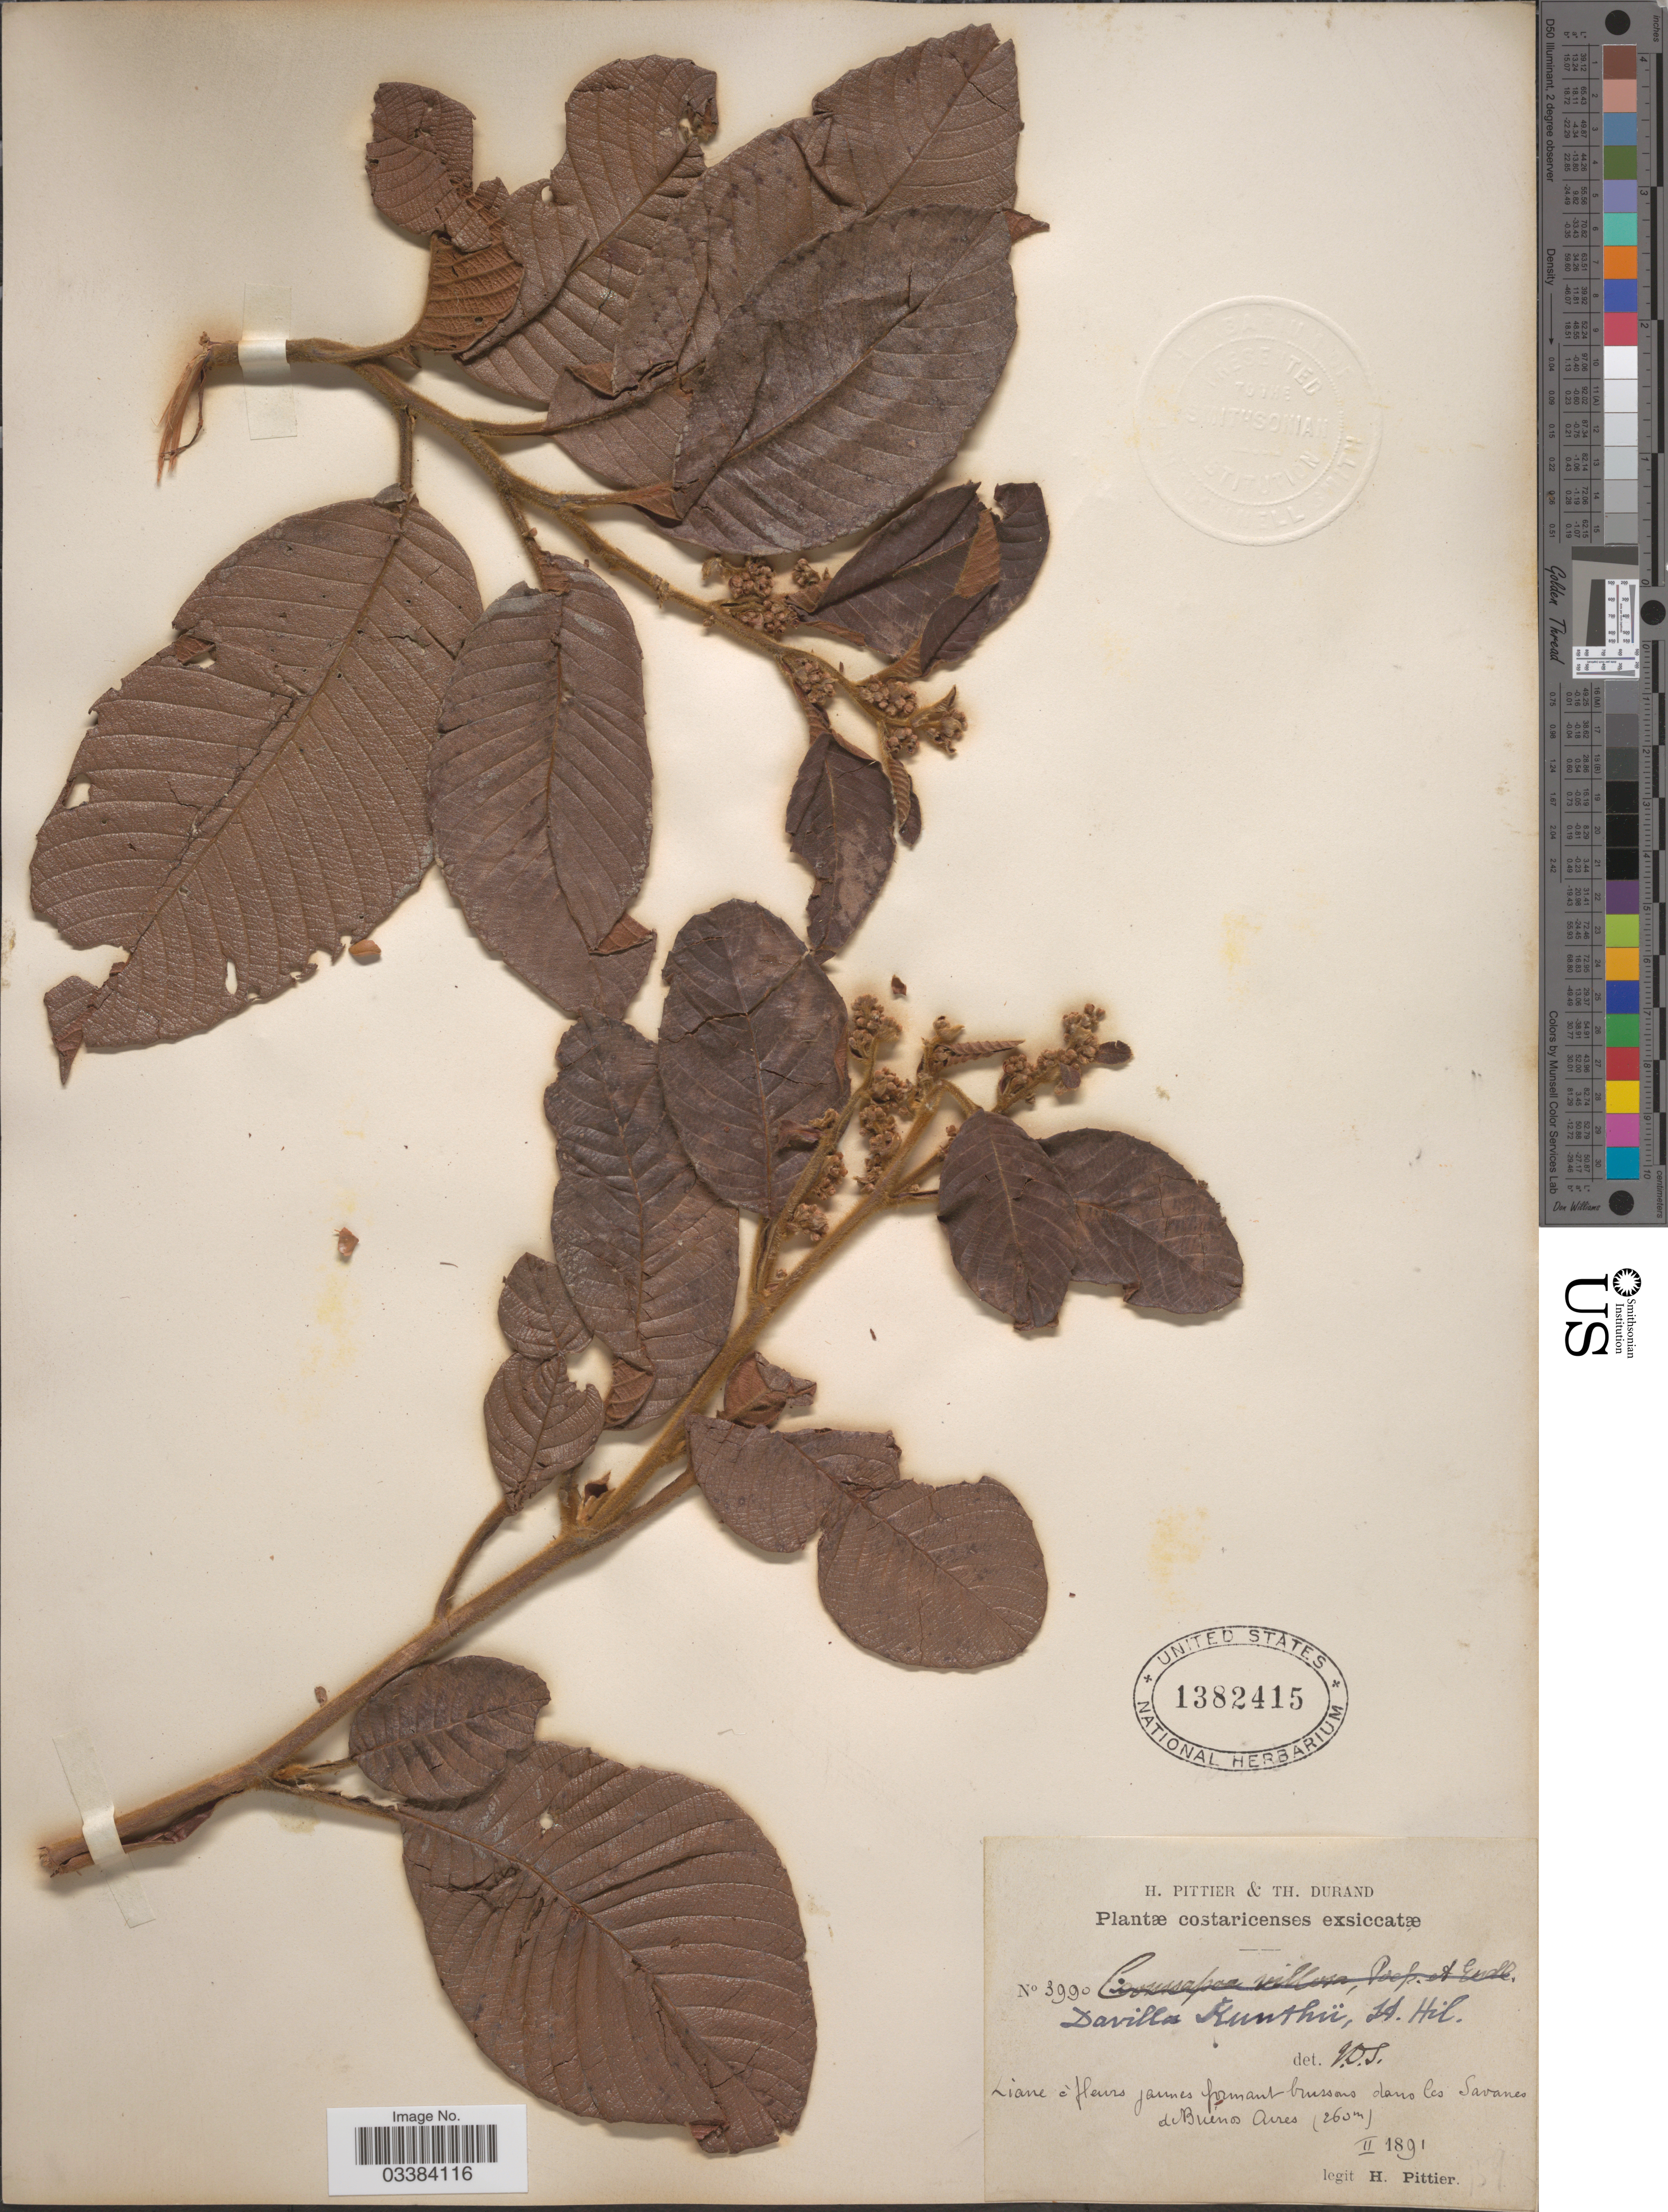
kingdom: Plantae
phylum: Tracheophyta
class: Magnoliopsida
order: Dilleniales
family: Dilleniaceae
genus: Davilla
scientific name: Davilla kunthii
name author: A. St.-Hil.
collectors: H. F. Pittier & T. Durand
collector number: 3990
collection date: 1891-02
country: Costa Rica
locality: Liane é fleurs jaunes formant brussons dans les Savanes de Buenos Aires.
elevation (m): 260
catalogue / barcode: US 1382415